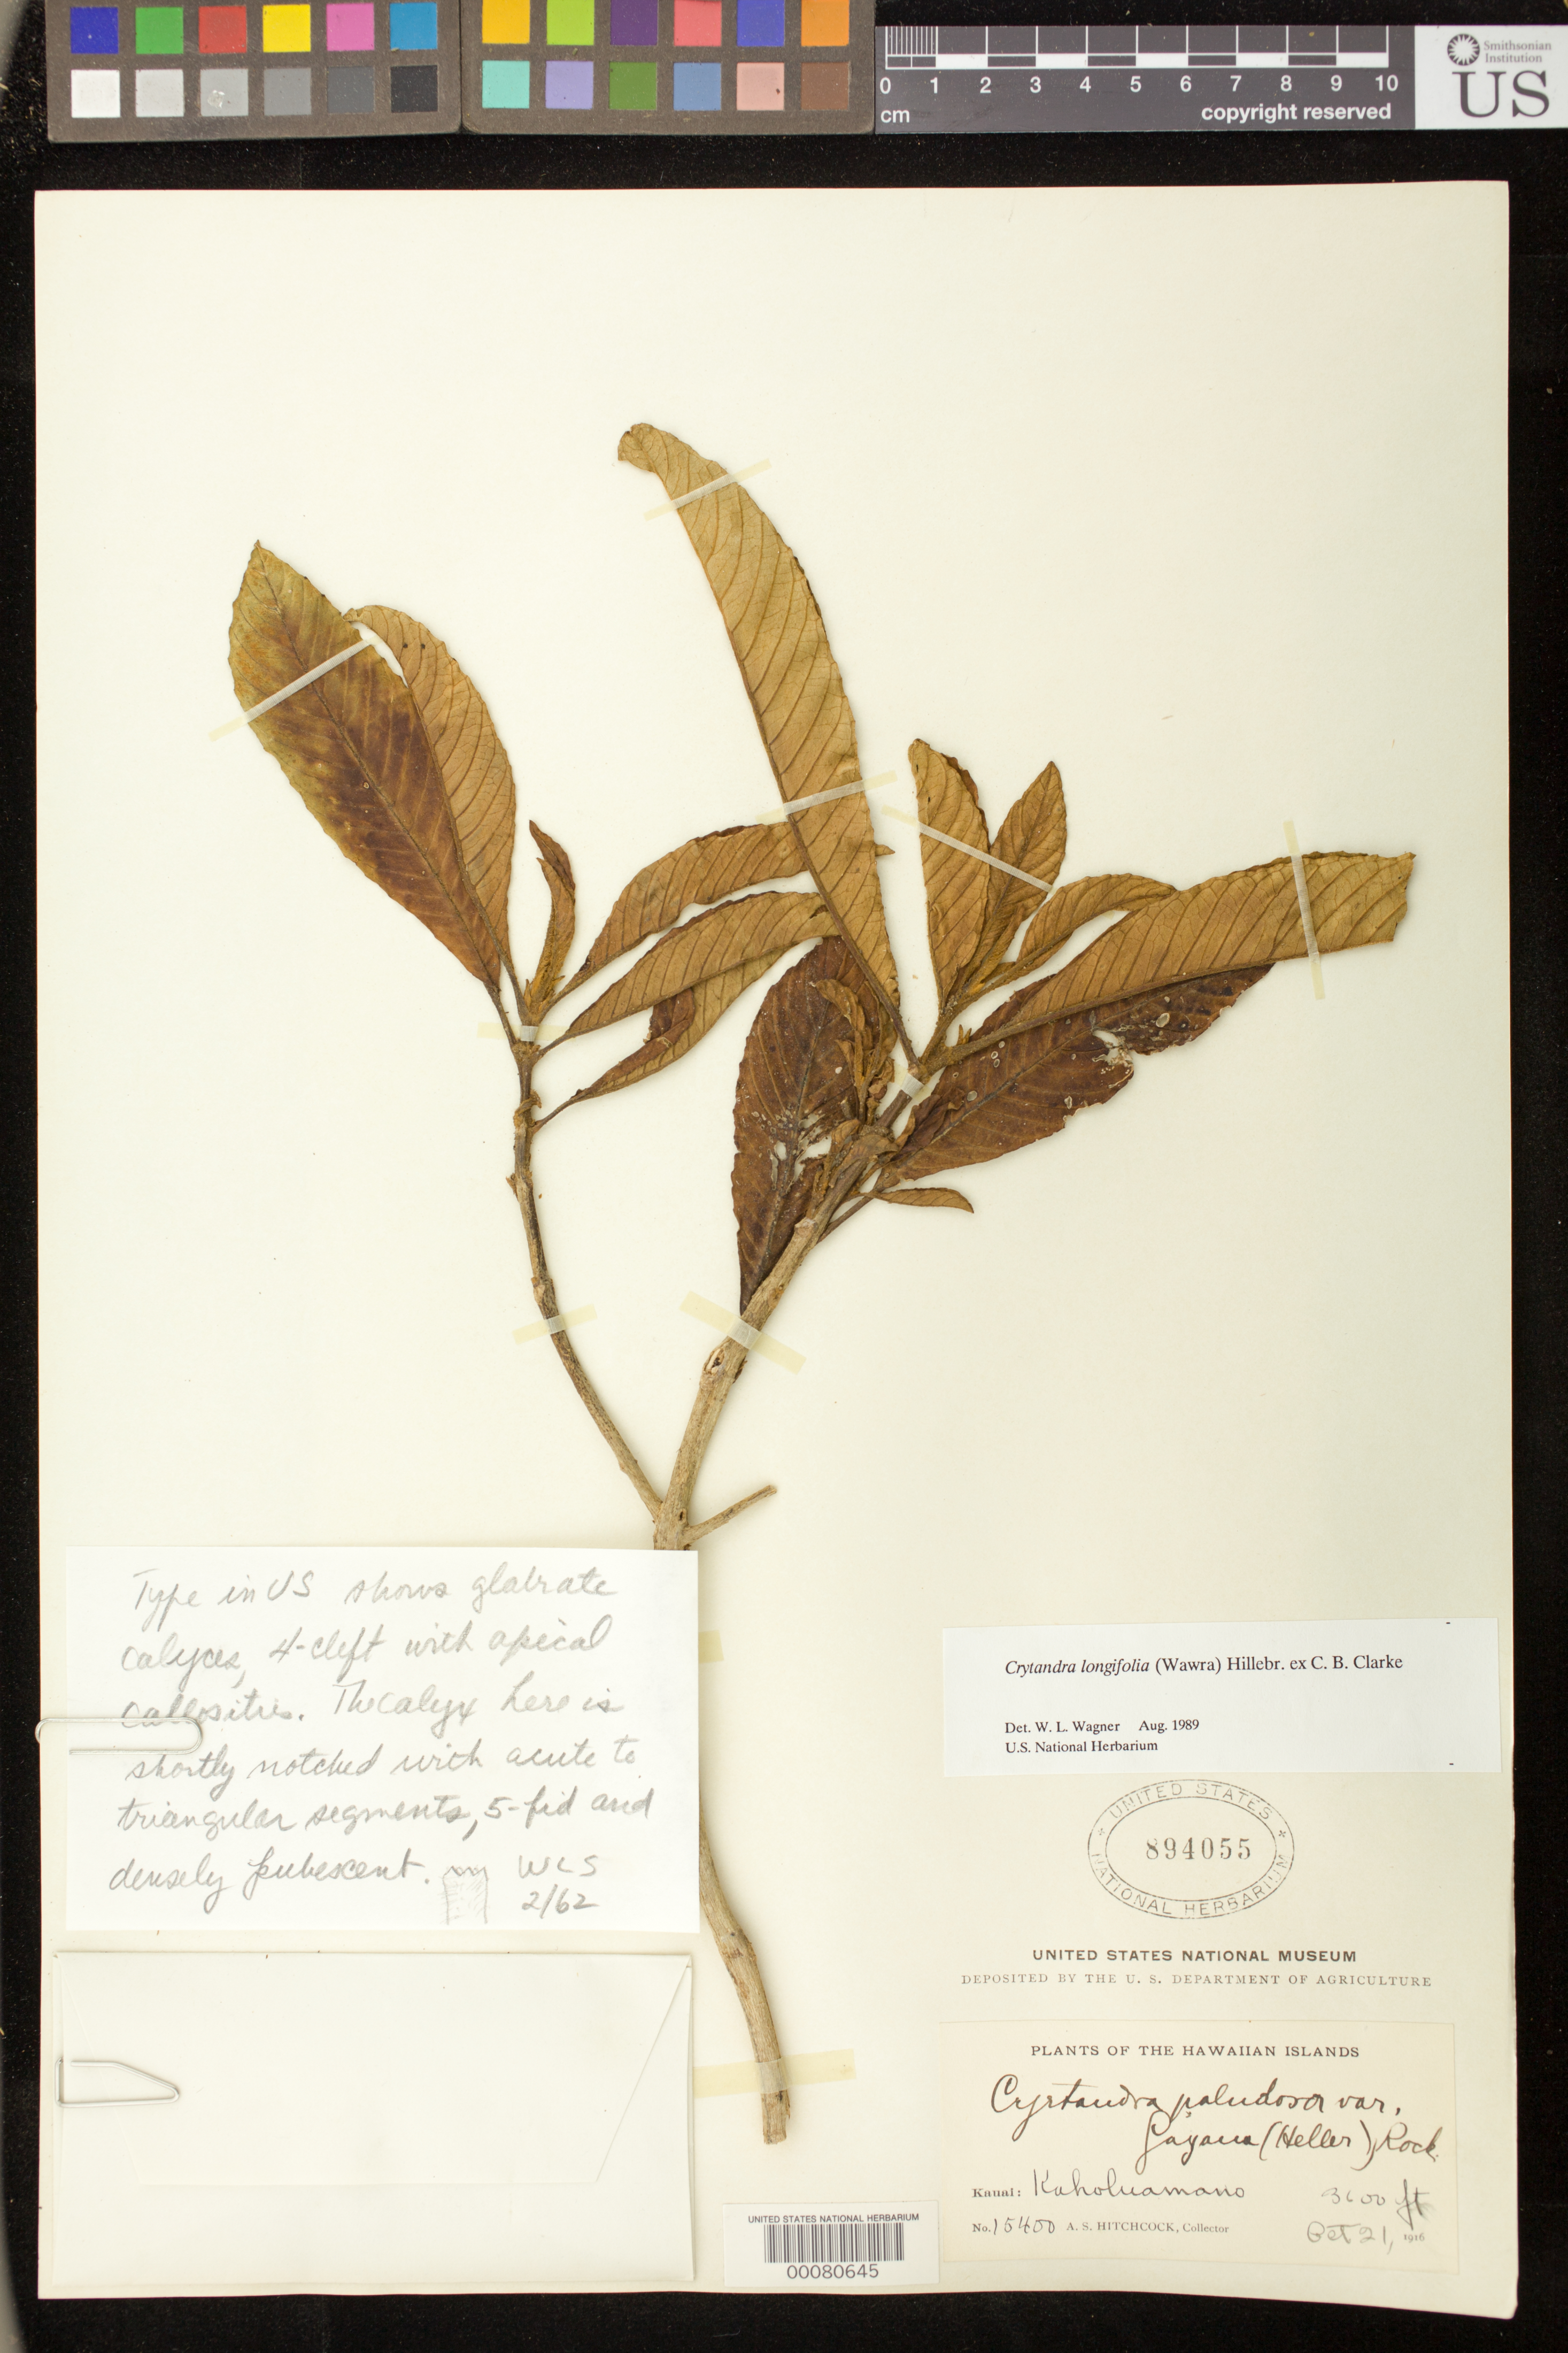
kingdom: Plantae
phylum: Tracheophyta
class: Magnoliopsida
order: Lamiales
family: Gesneriaceae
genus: Cyrtandra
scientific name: Cyrtandra longifolia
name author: (Wawra) Hillebr. ex C.B. Clarke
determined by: Wagner, W. L., (BOT), Smithsonian Institution - National Museum of Natural History (UNITED STATES)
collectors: A. S. Hitchcock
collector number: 15400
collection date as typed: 21 Oct 1916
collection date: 1916-10-21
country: United States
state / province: Hawaii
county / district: Kauai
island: Kaua'i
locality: Kaholuamano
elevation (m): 1097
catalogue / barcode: US 894055